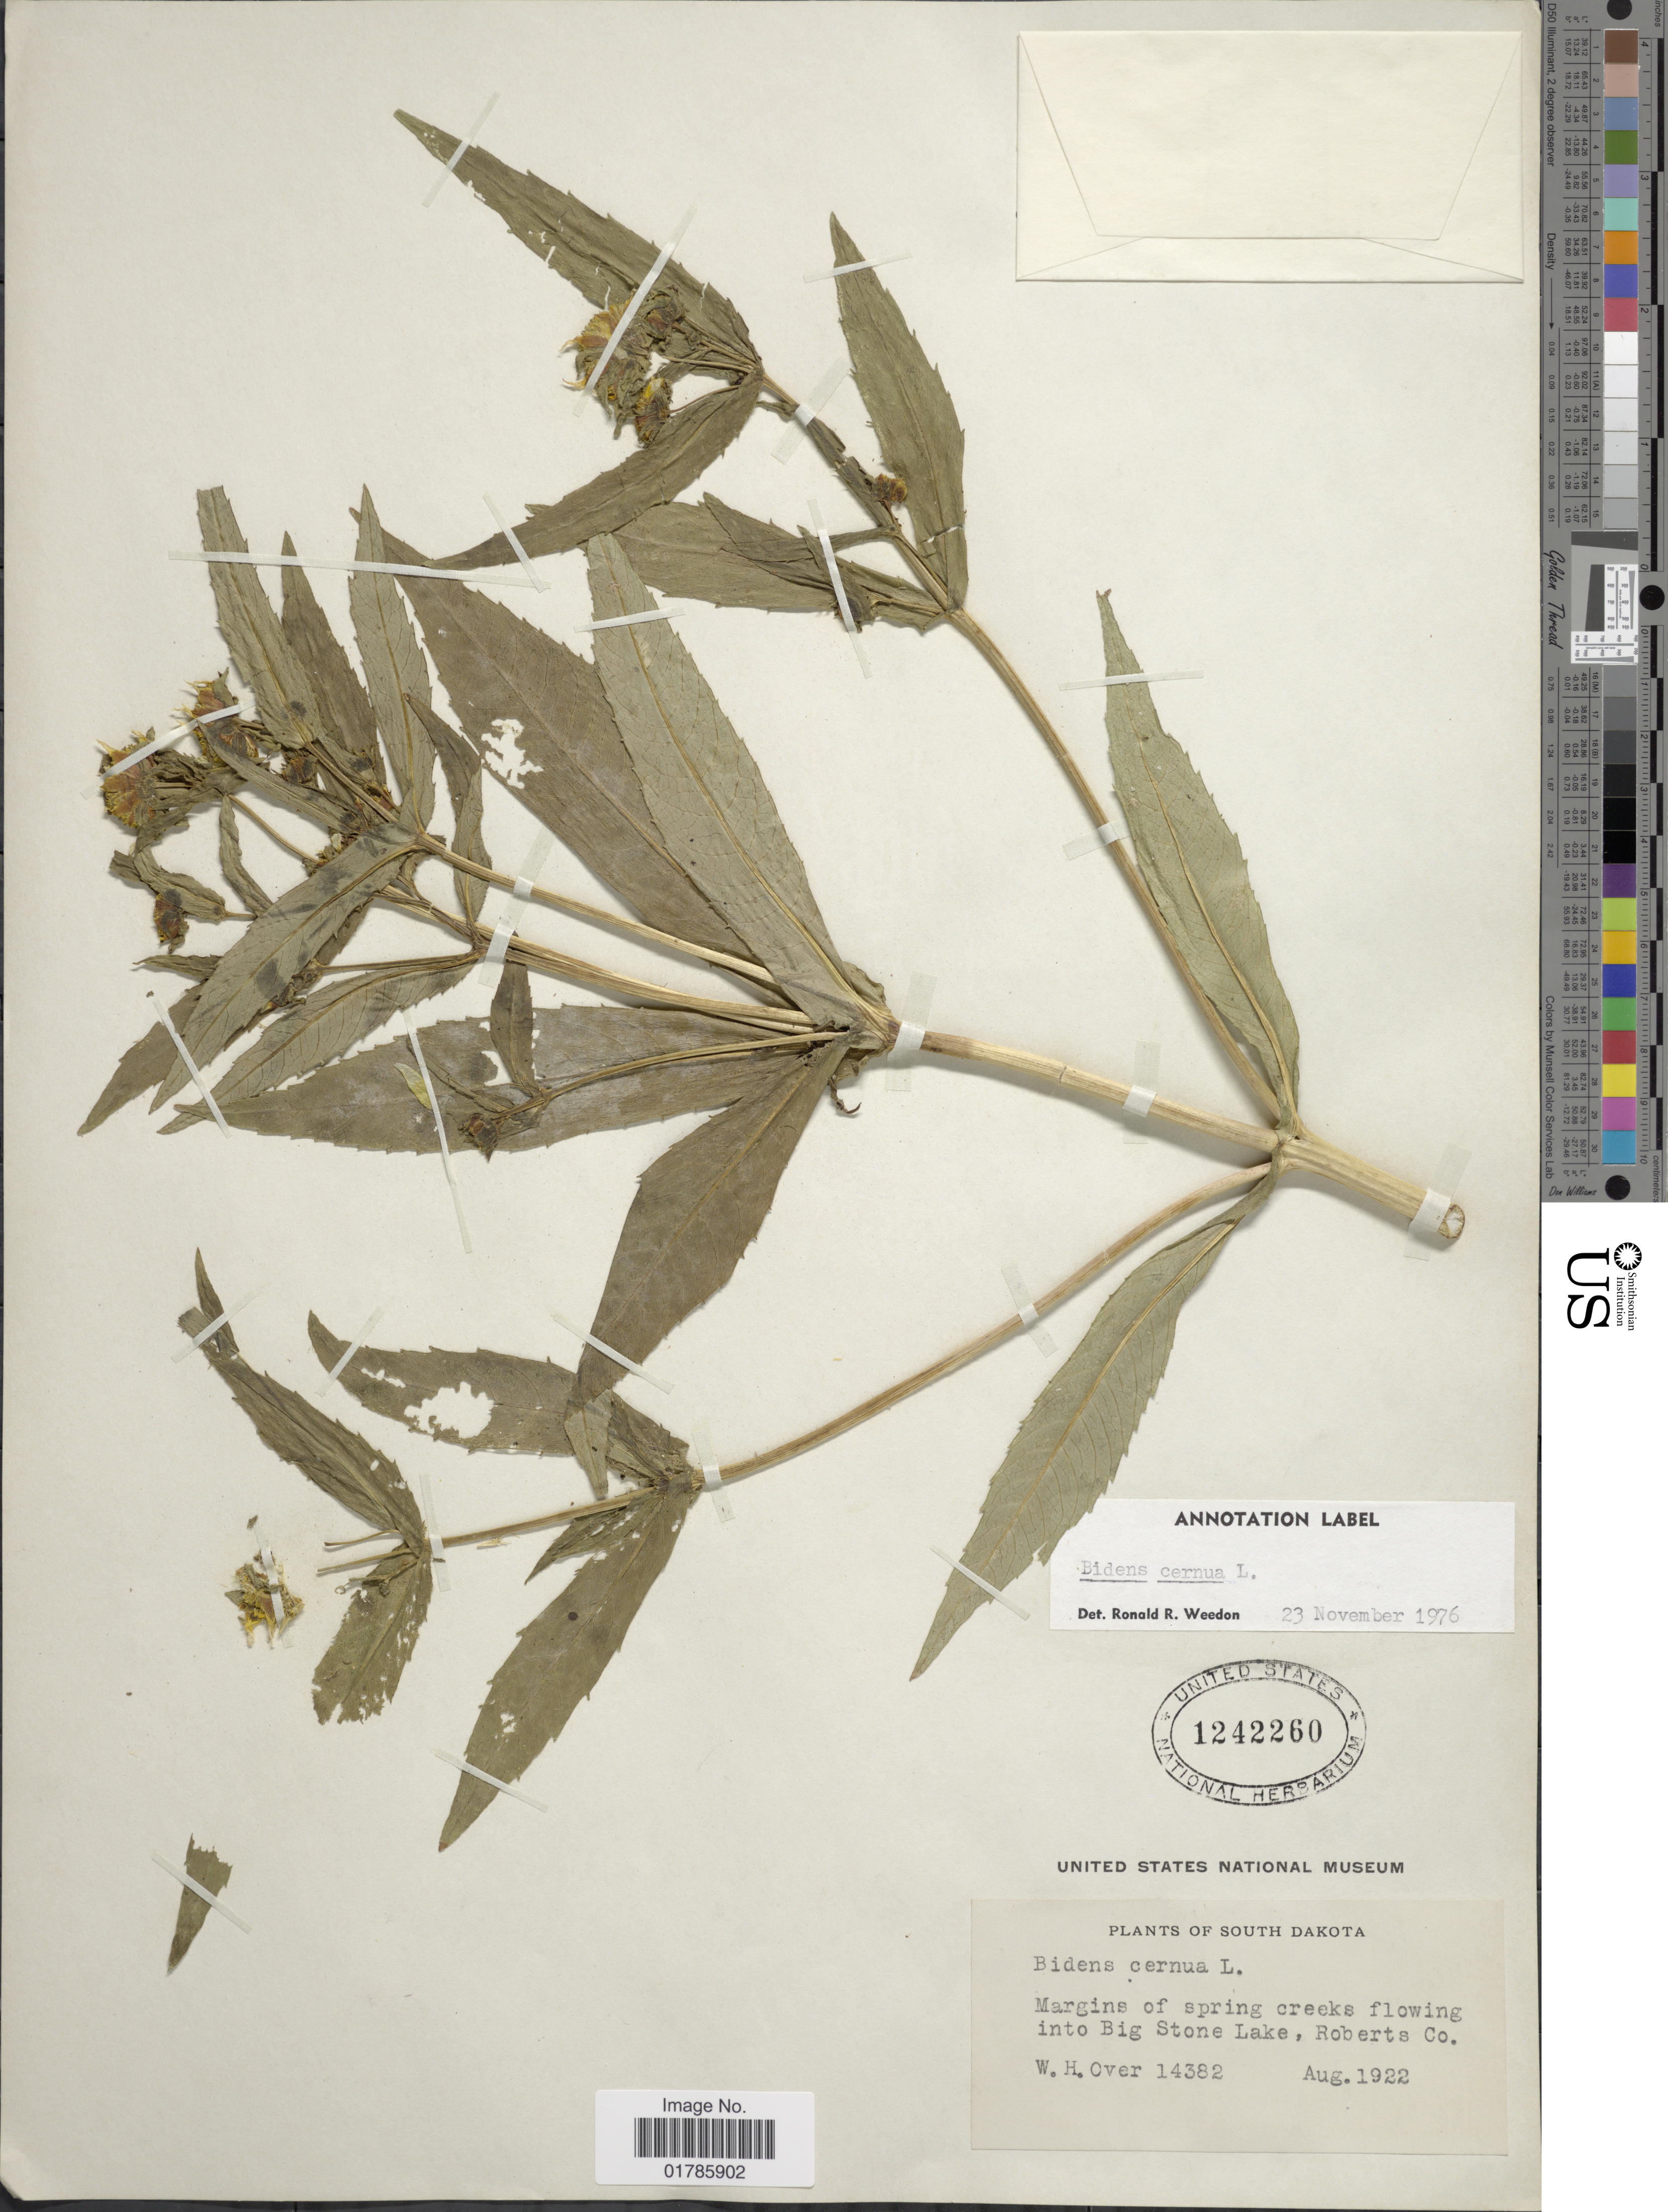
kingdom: Plantae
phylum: Tracheophyta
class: Magnoliopsida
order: Asterales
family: Asteraceae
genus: Bidens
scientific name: Bidens cernua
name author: L.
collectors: W. Over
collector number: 14382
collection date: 1922-08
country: United States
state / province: South Dakota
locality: Margins of spring creeks flowing into Big Stone Lake, Roberts Co.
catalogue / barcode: US 1242260